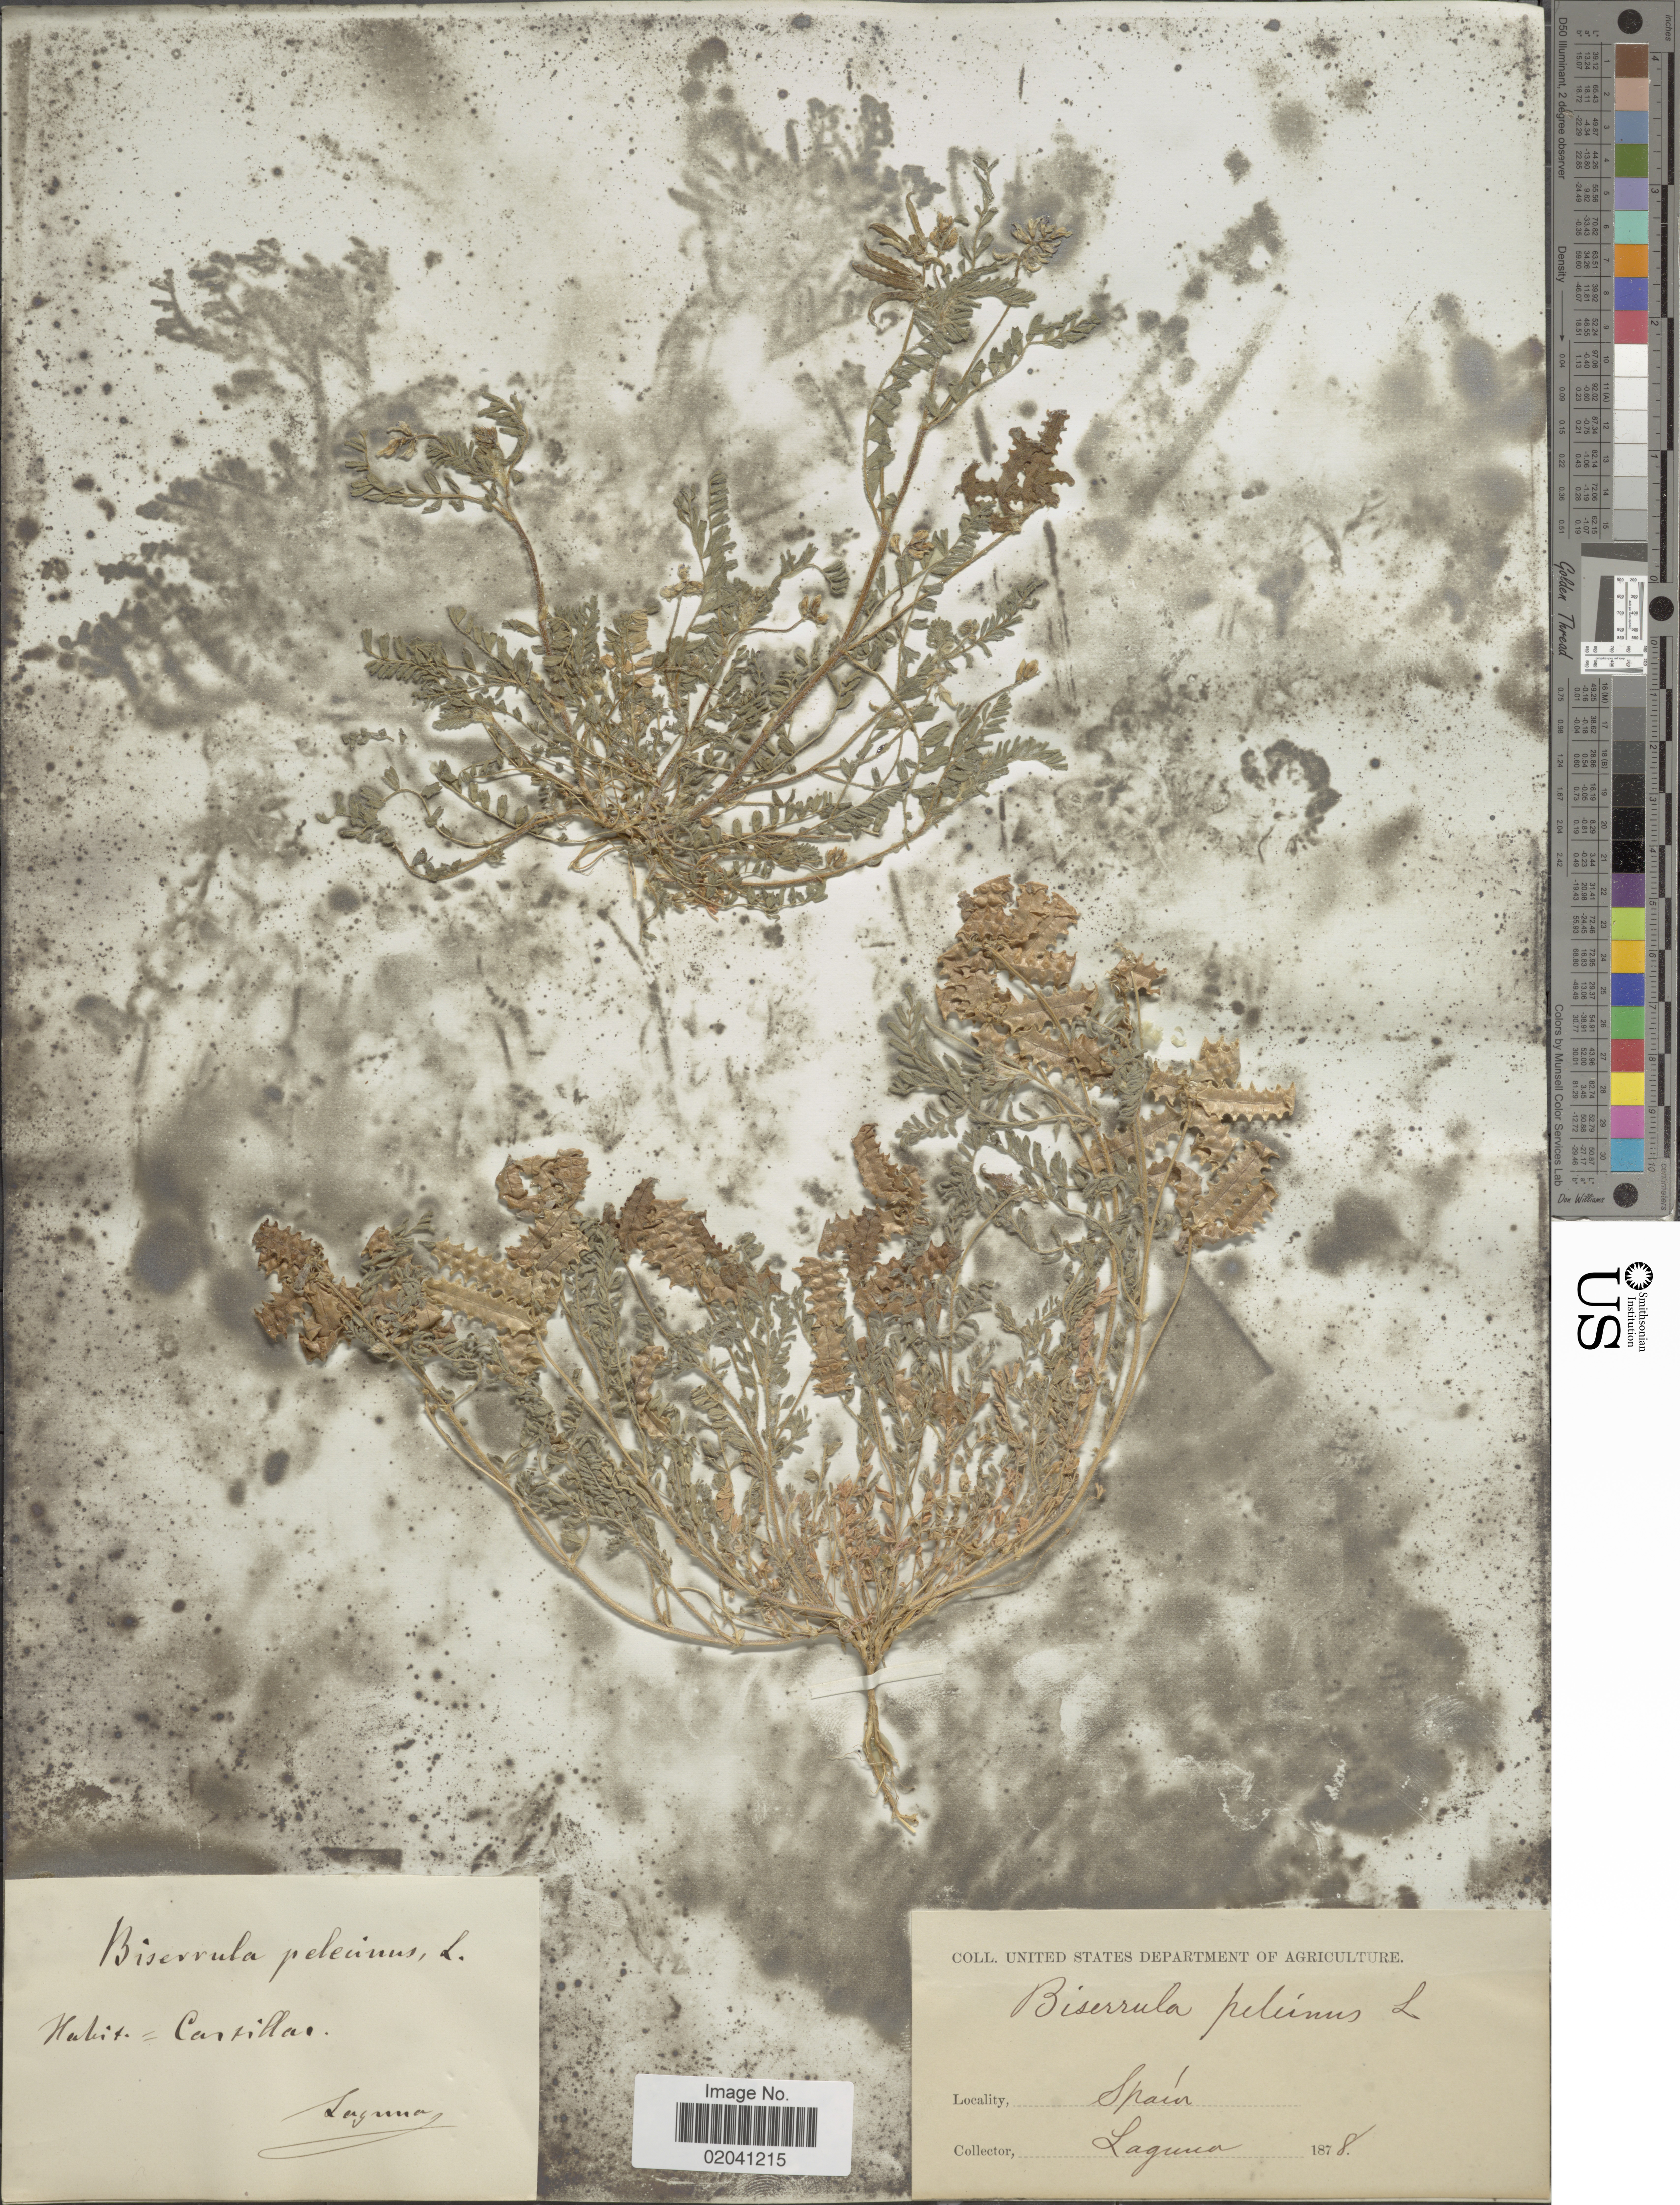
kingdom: Plantae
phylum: Tracheophyta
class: Magnoliopsida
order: Fabales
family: Fabaceae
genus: Biserrula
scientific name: Biserrula pelecinus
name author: L.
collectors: -. Laguna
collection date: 1878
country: Spain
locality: Castilla